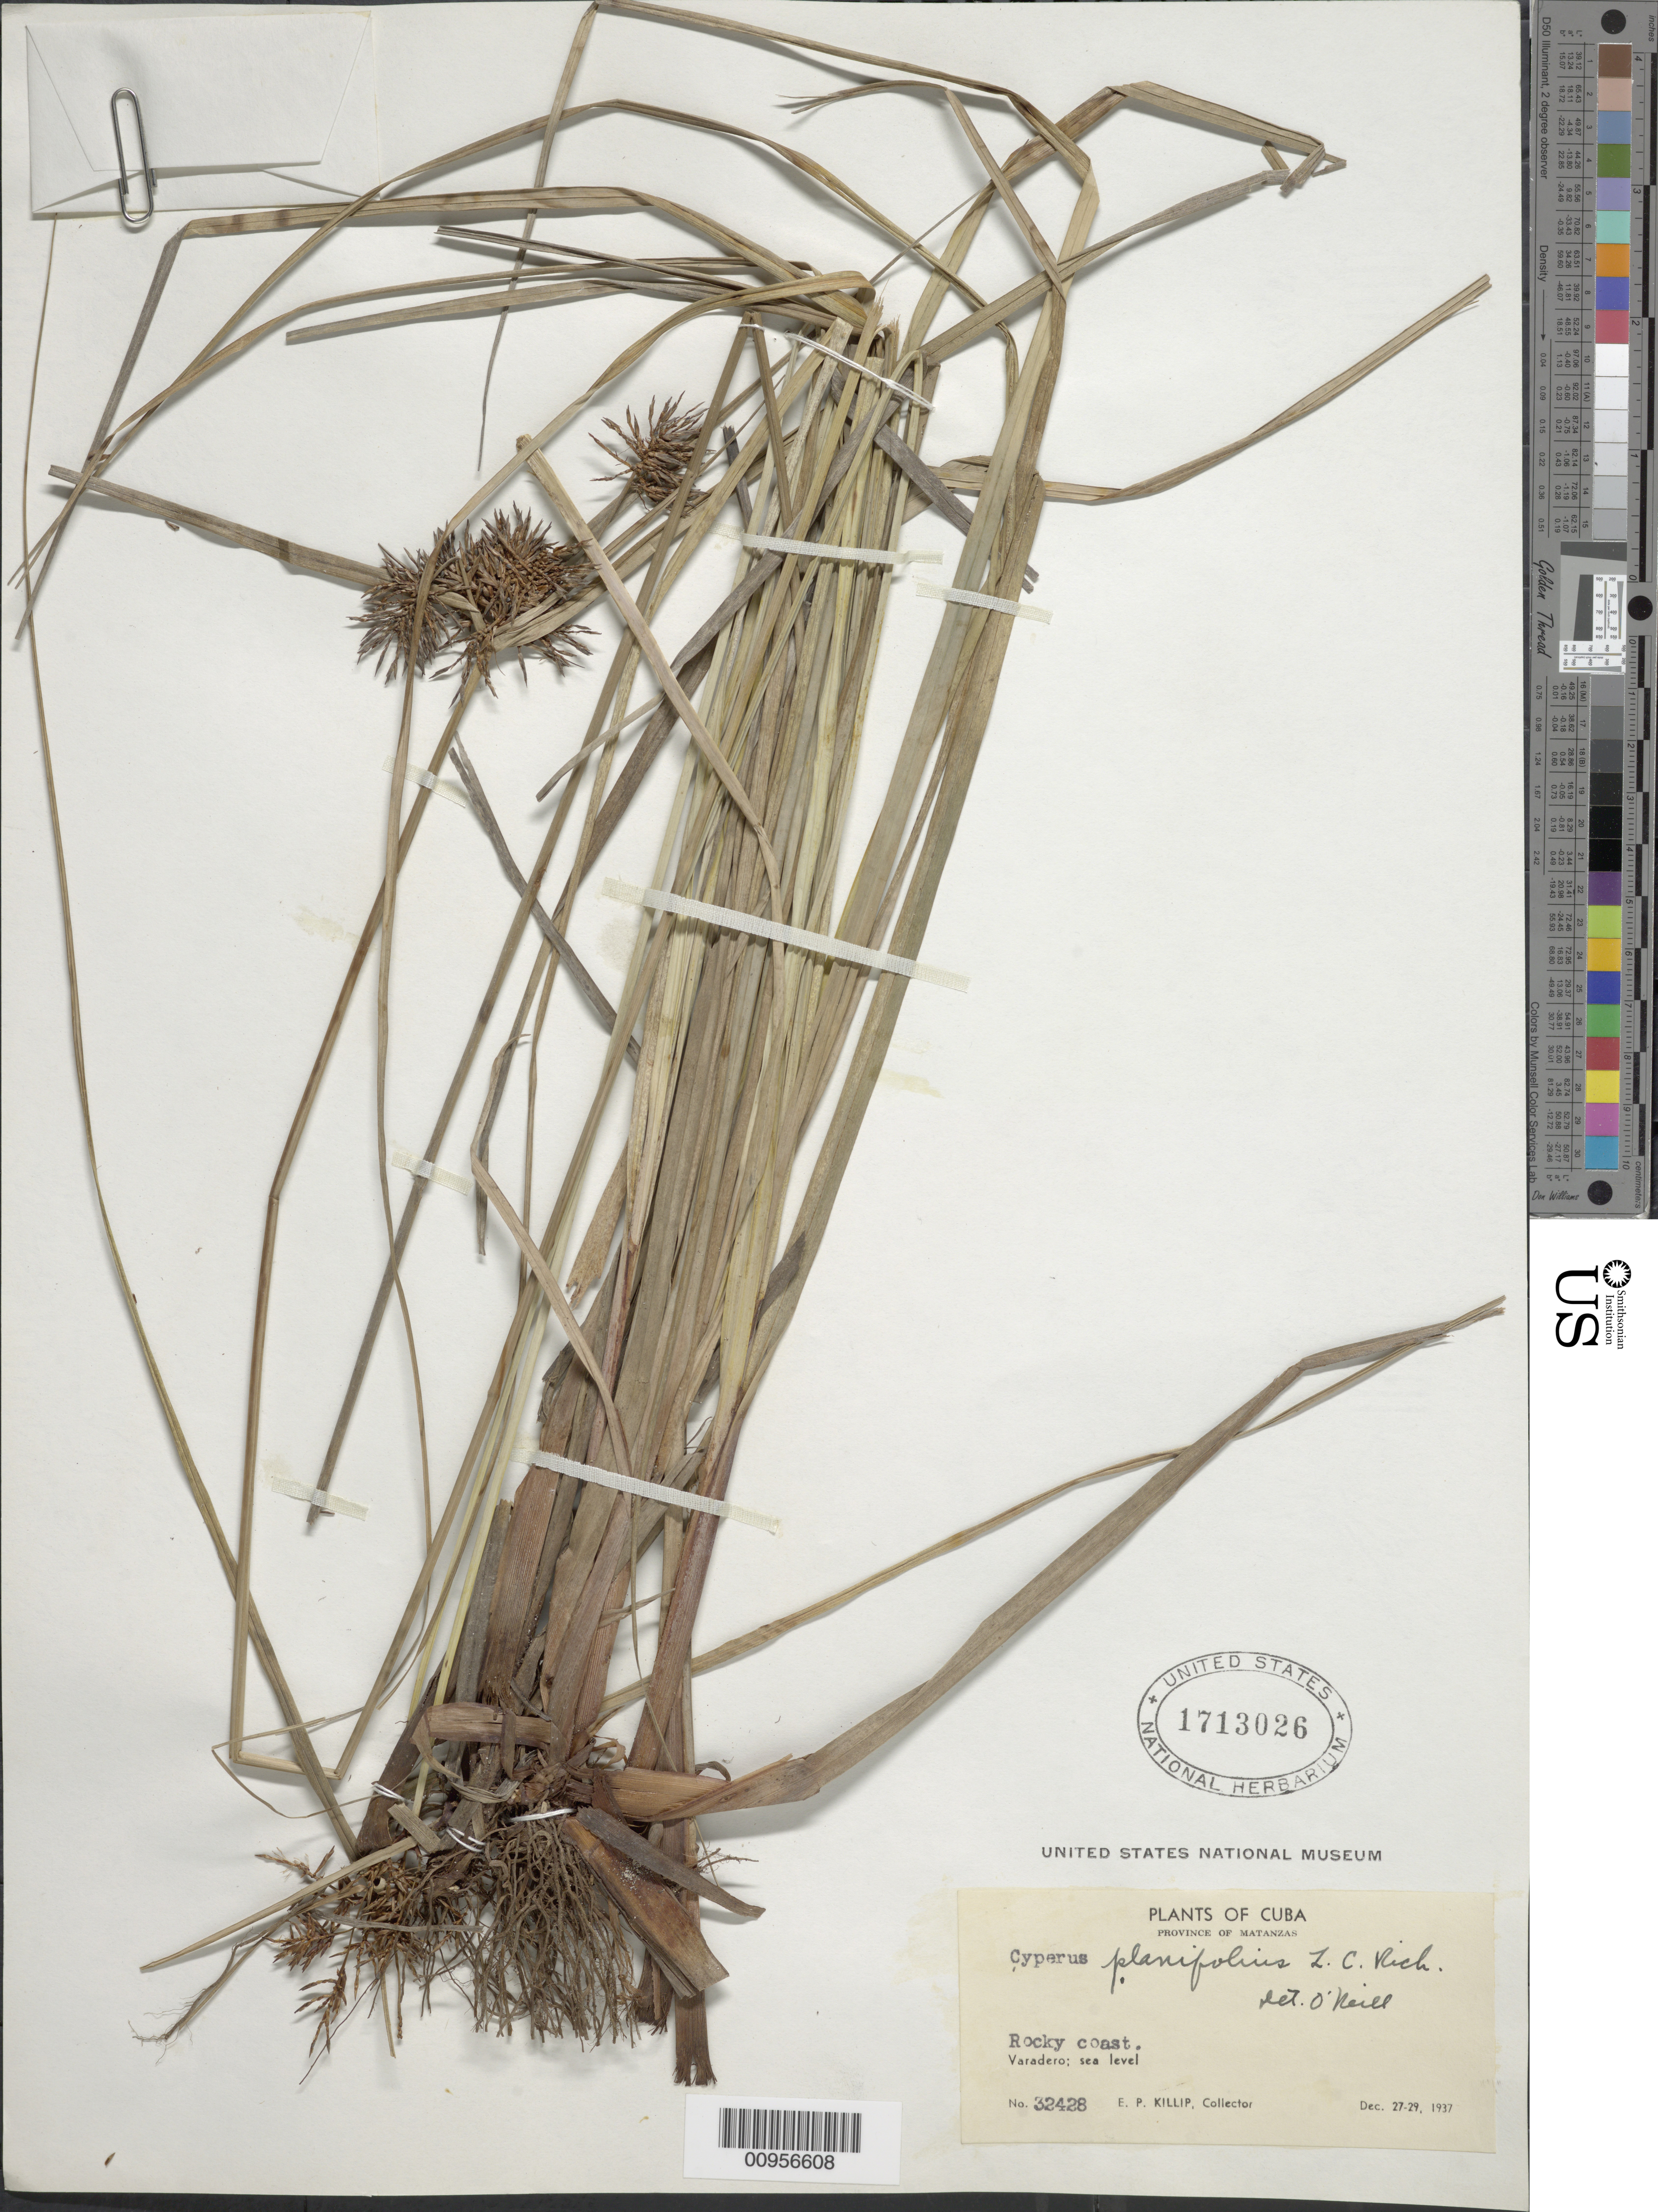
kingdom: Plantae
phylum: Tracheophyta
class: Liliopsida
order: Poales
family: Cyperaceae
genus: Cyperus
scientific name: Cyperus planifolius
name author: Rich.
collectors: E. P. Killip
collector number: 32428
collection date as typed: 27 Dec 1937 to 29 Dec 1937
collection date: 1937-12-27/1937-12-29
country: Cuba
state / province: Matanzas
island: Cuba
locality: Varadero, coast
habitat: Rocky coast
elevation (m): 0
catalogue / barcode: US 1713026